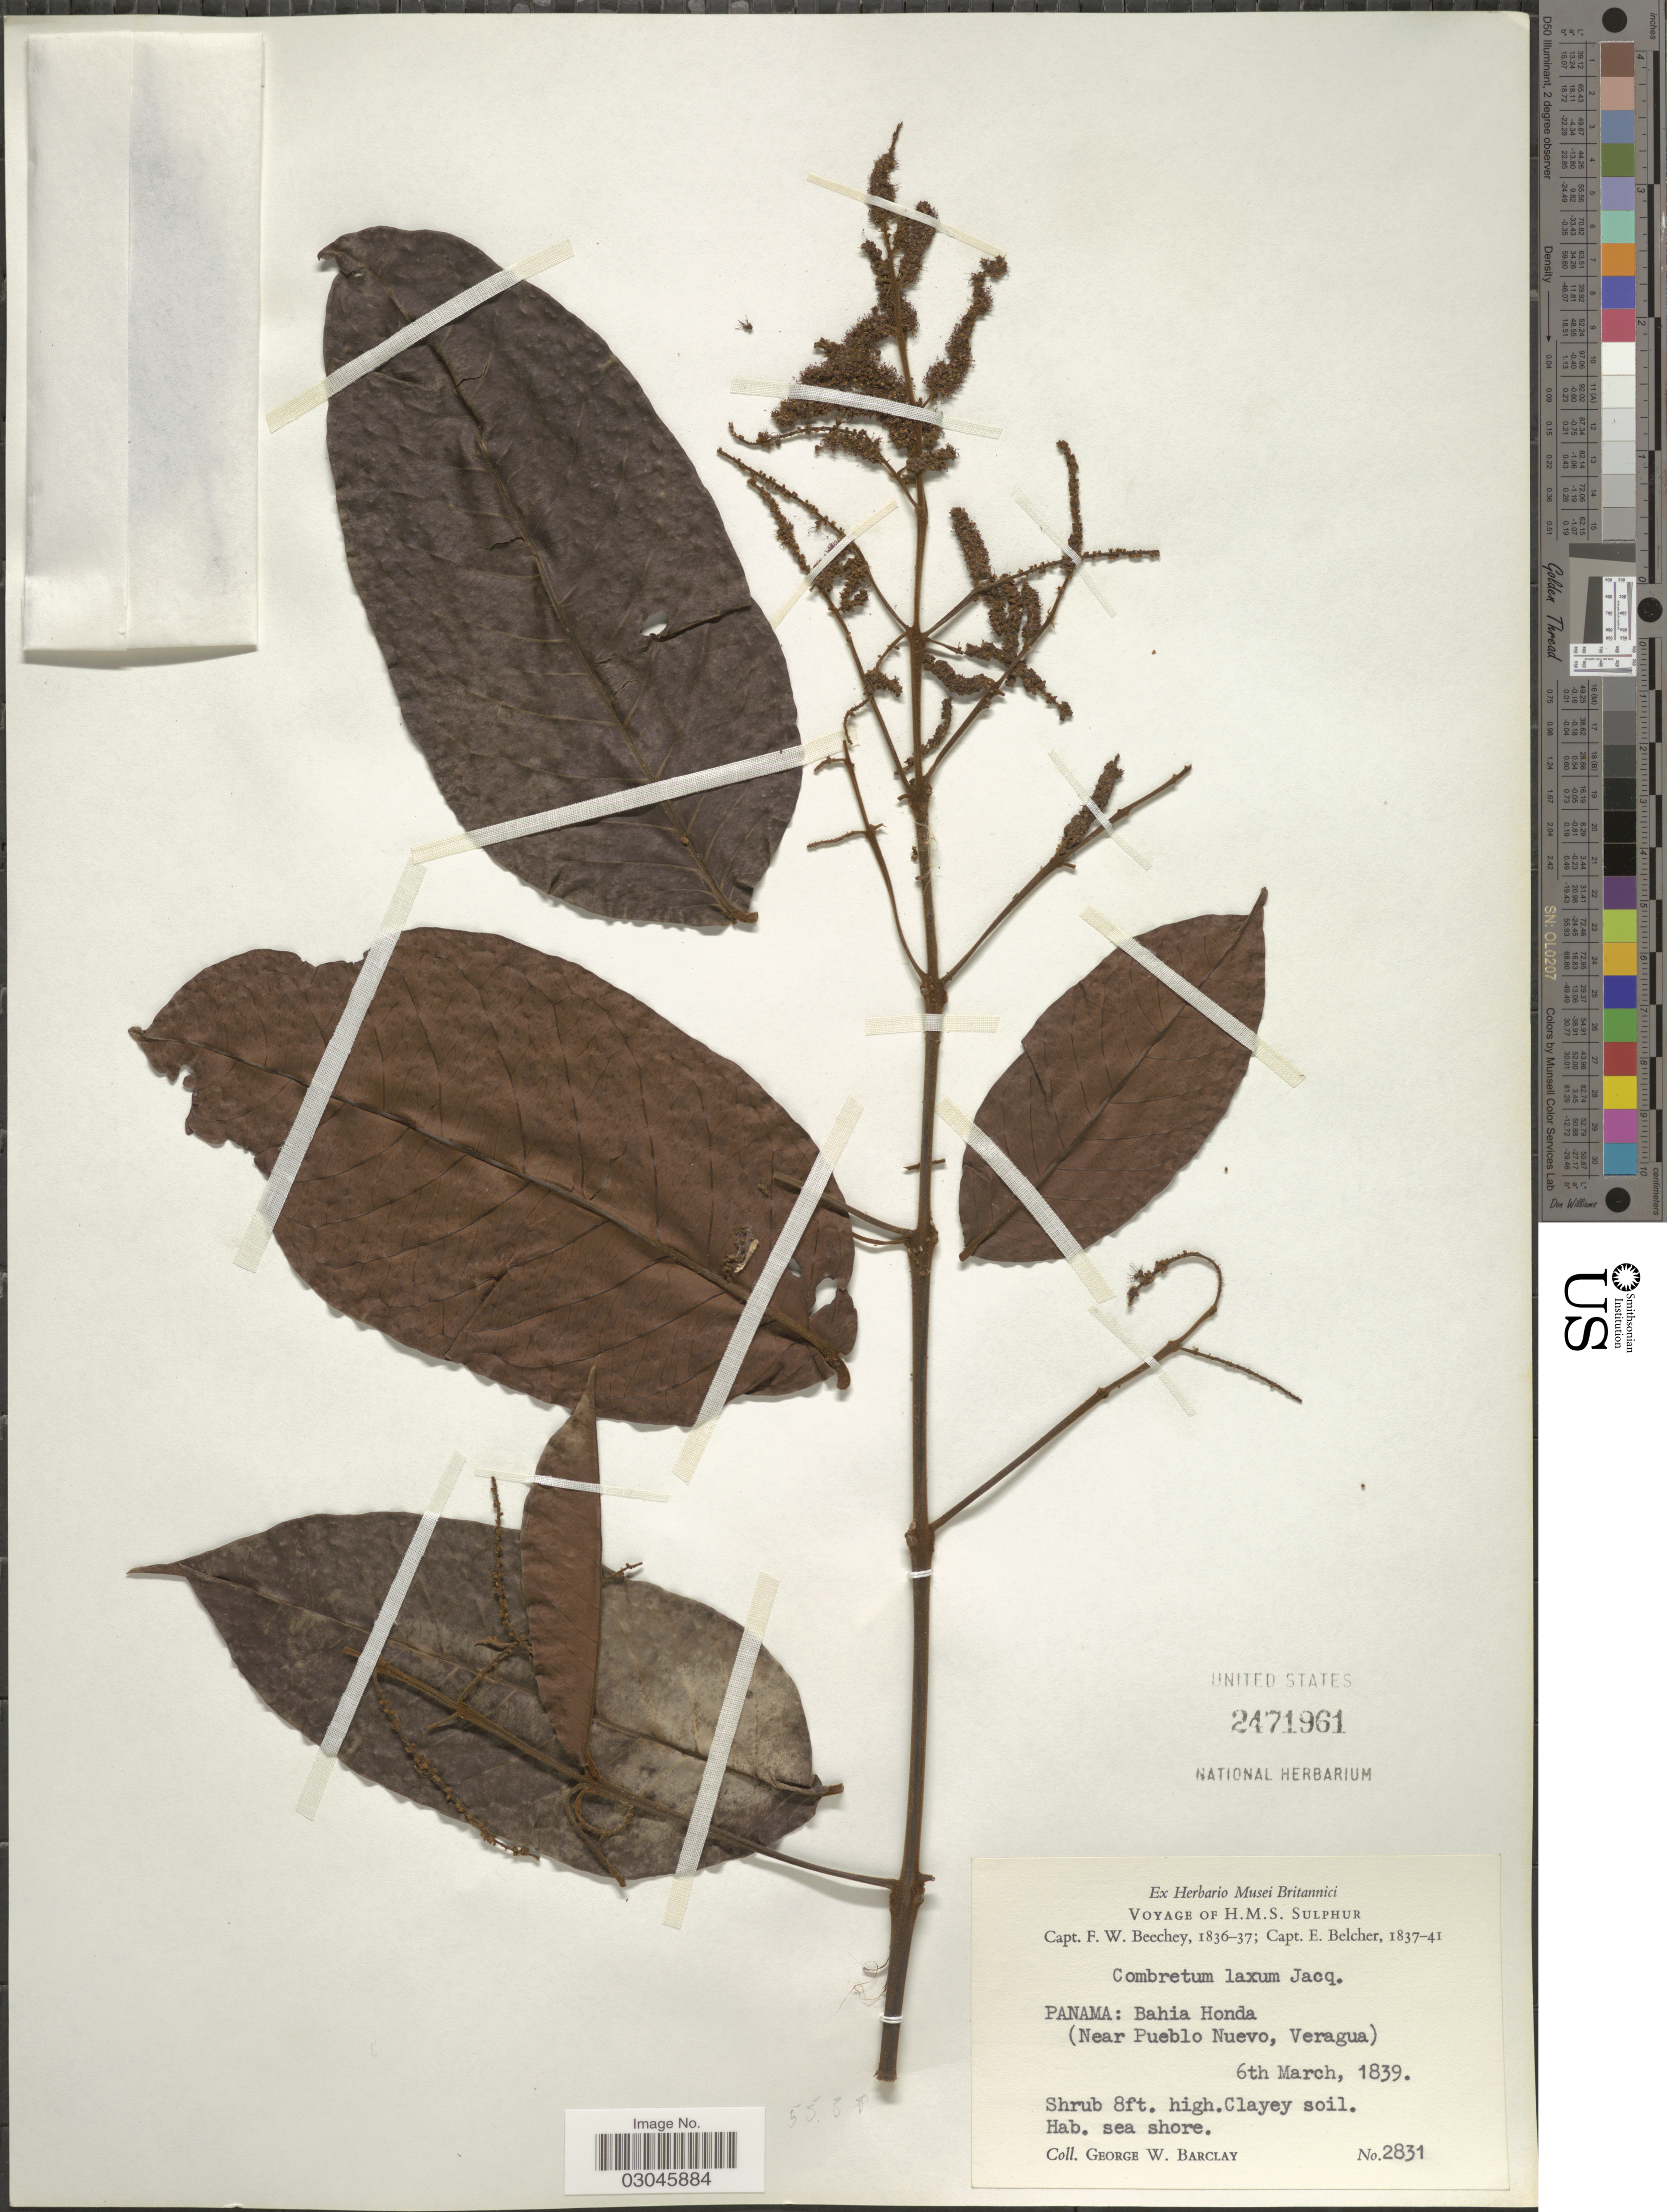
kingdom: Plantae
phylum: Tracheophyta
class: Magnoliopsida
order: Myrtales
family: Combretaceae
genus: Combretum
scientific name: Combretum laxum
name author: Jacq.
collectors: G. W. Barclay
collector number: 2831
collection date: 1839-03-06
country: Panama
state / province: Veraguas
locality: Bahia Honda (Near Pueblo Nuevo, Veragua).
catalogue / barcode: US 2471961